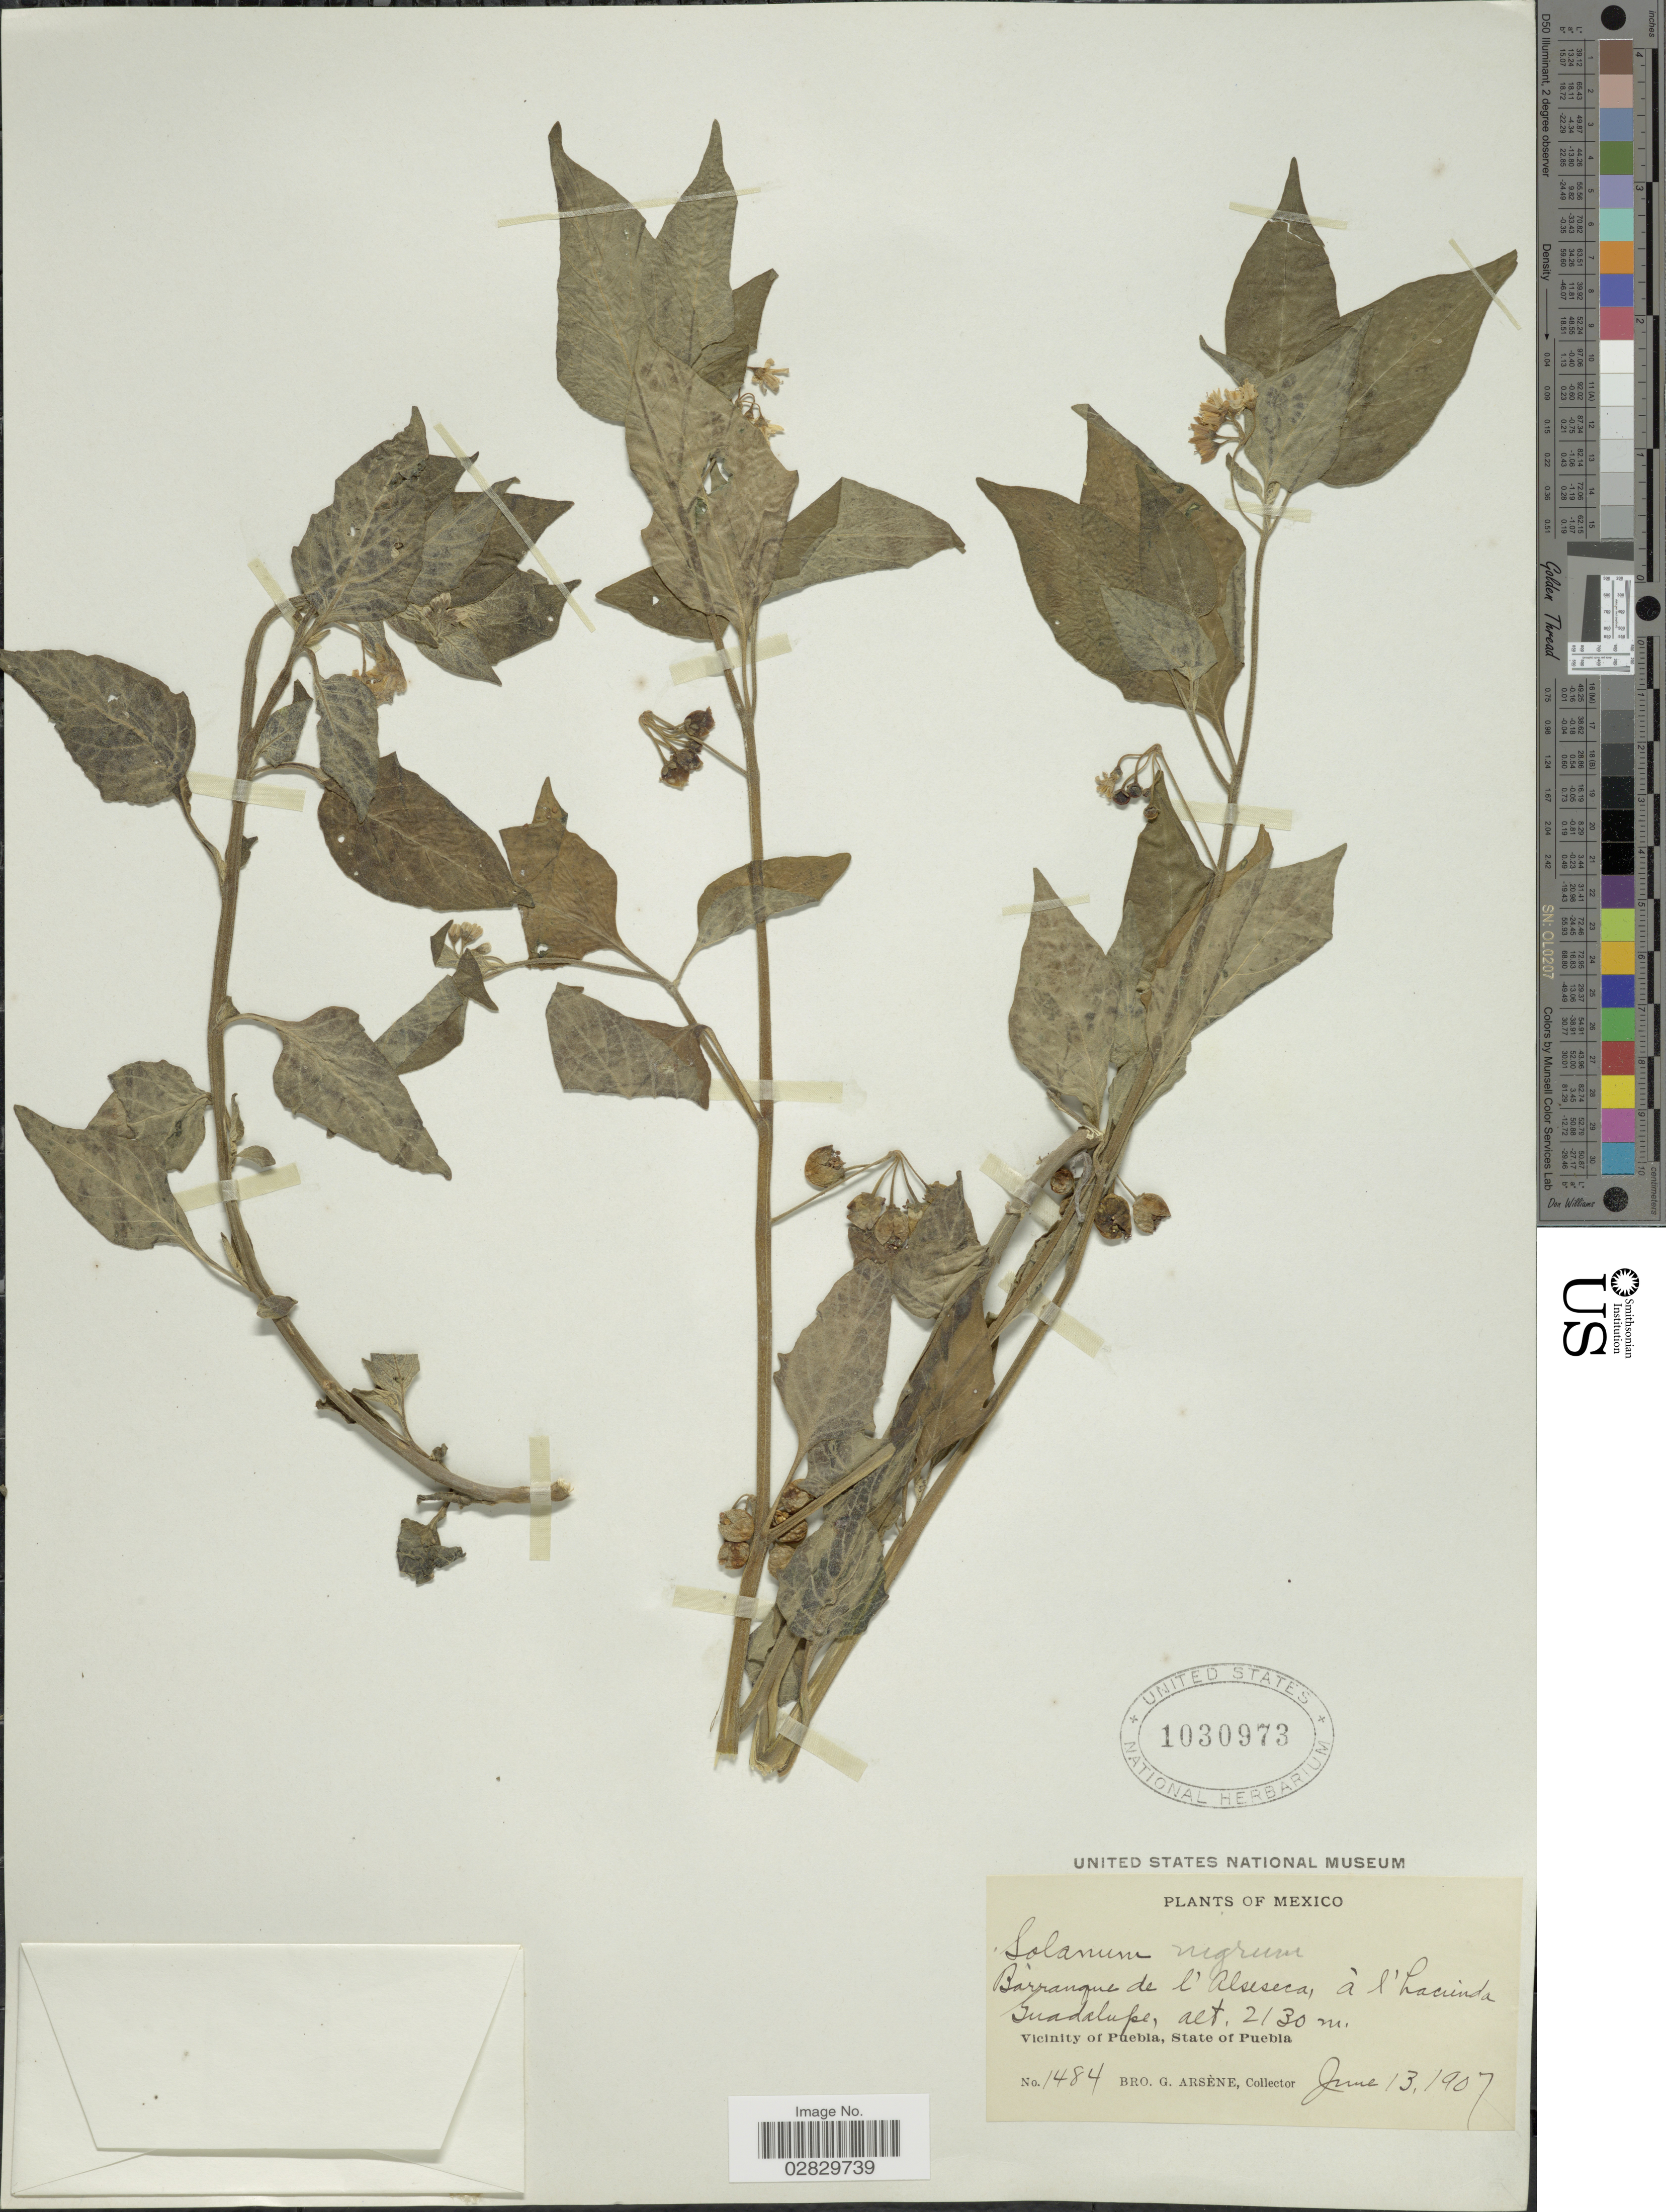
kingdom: Plantae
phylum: Tracheophyta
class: Magnoliopsida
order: Solanales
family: Solanaceae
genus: Solanum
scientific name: Solanum douglasii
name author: Dunal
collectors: Bro. G. Arsène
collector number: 1484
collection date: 1907-06-13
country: Mexico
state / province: Puebla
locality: Barranque de l'Alseseca, à l'hacienda Guadalupe, Vicinity of Puebla.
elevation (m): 2130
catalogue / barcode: US 1030973